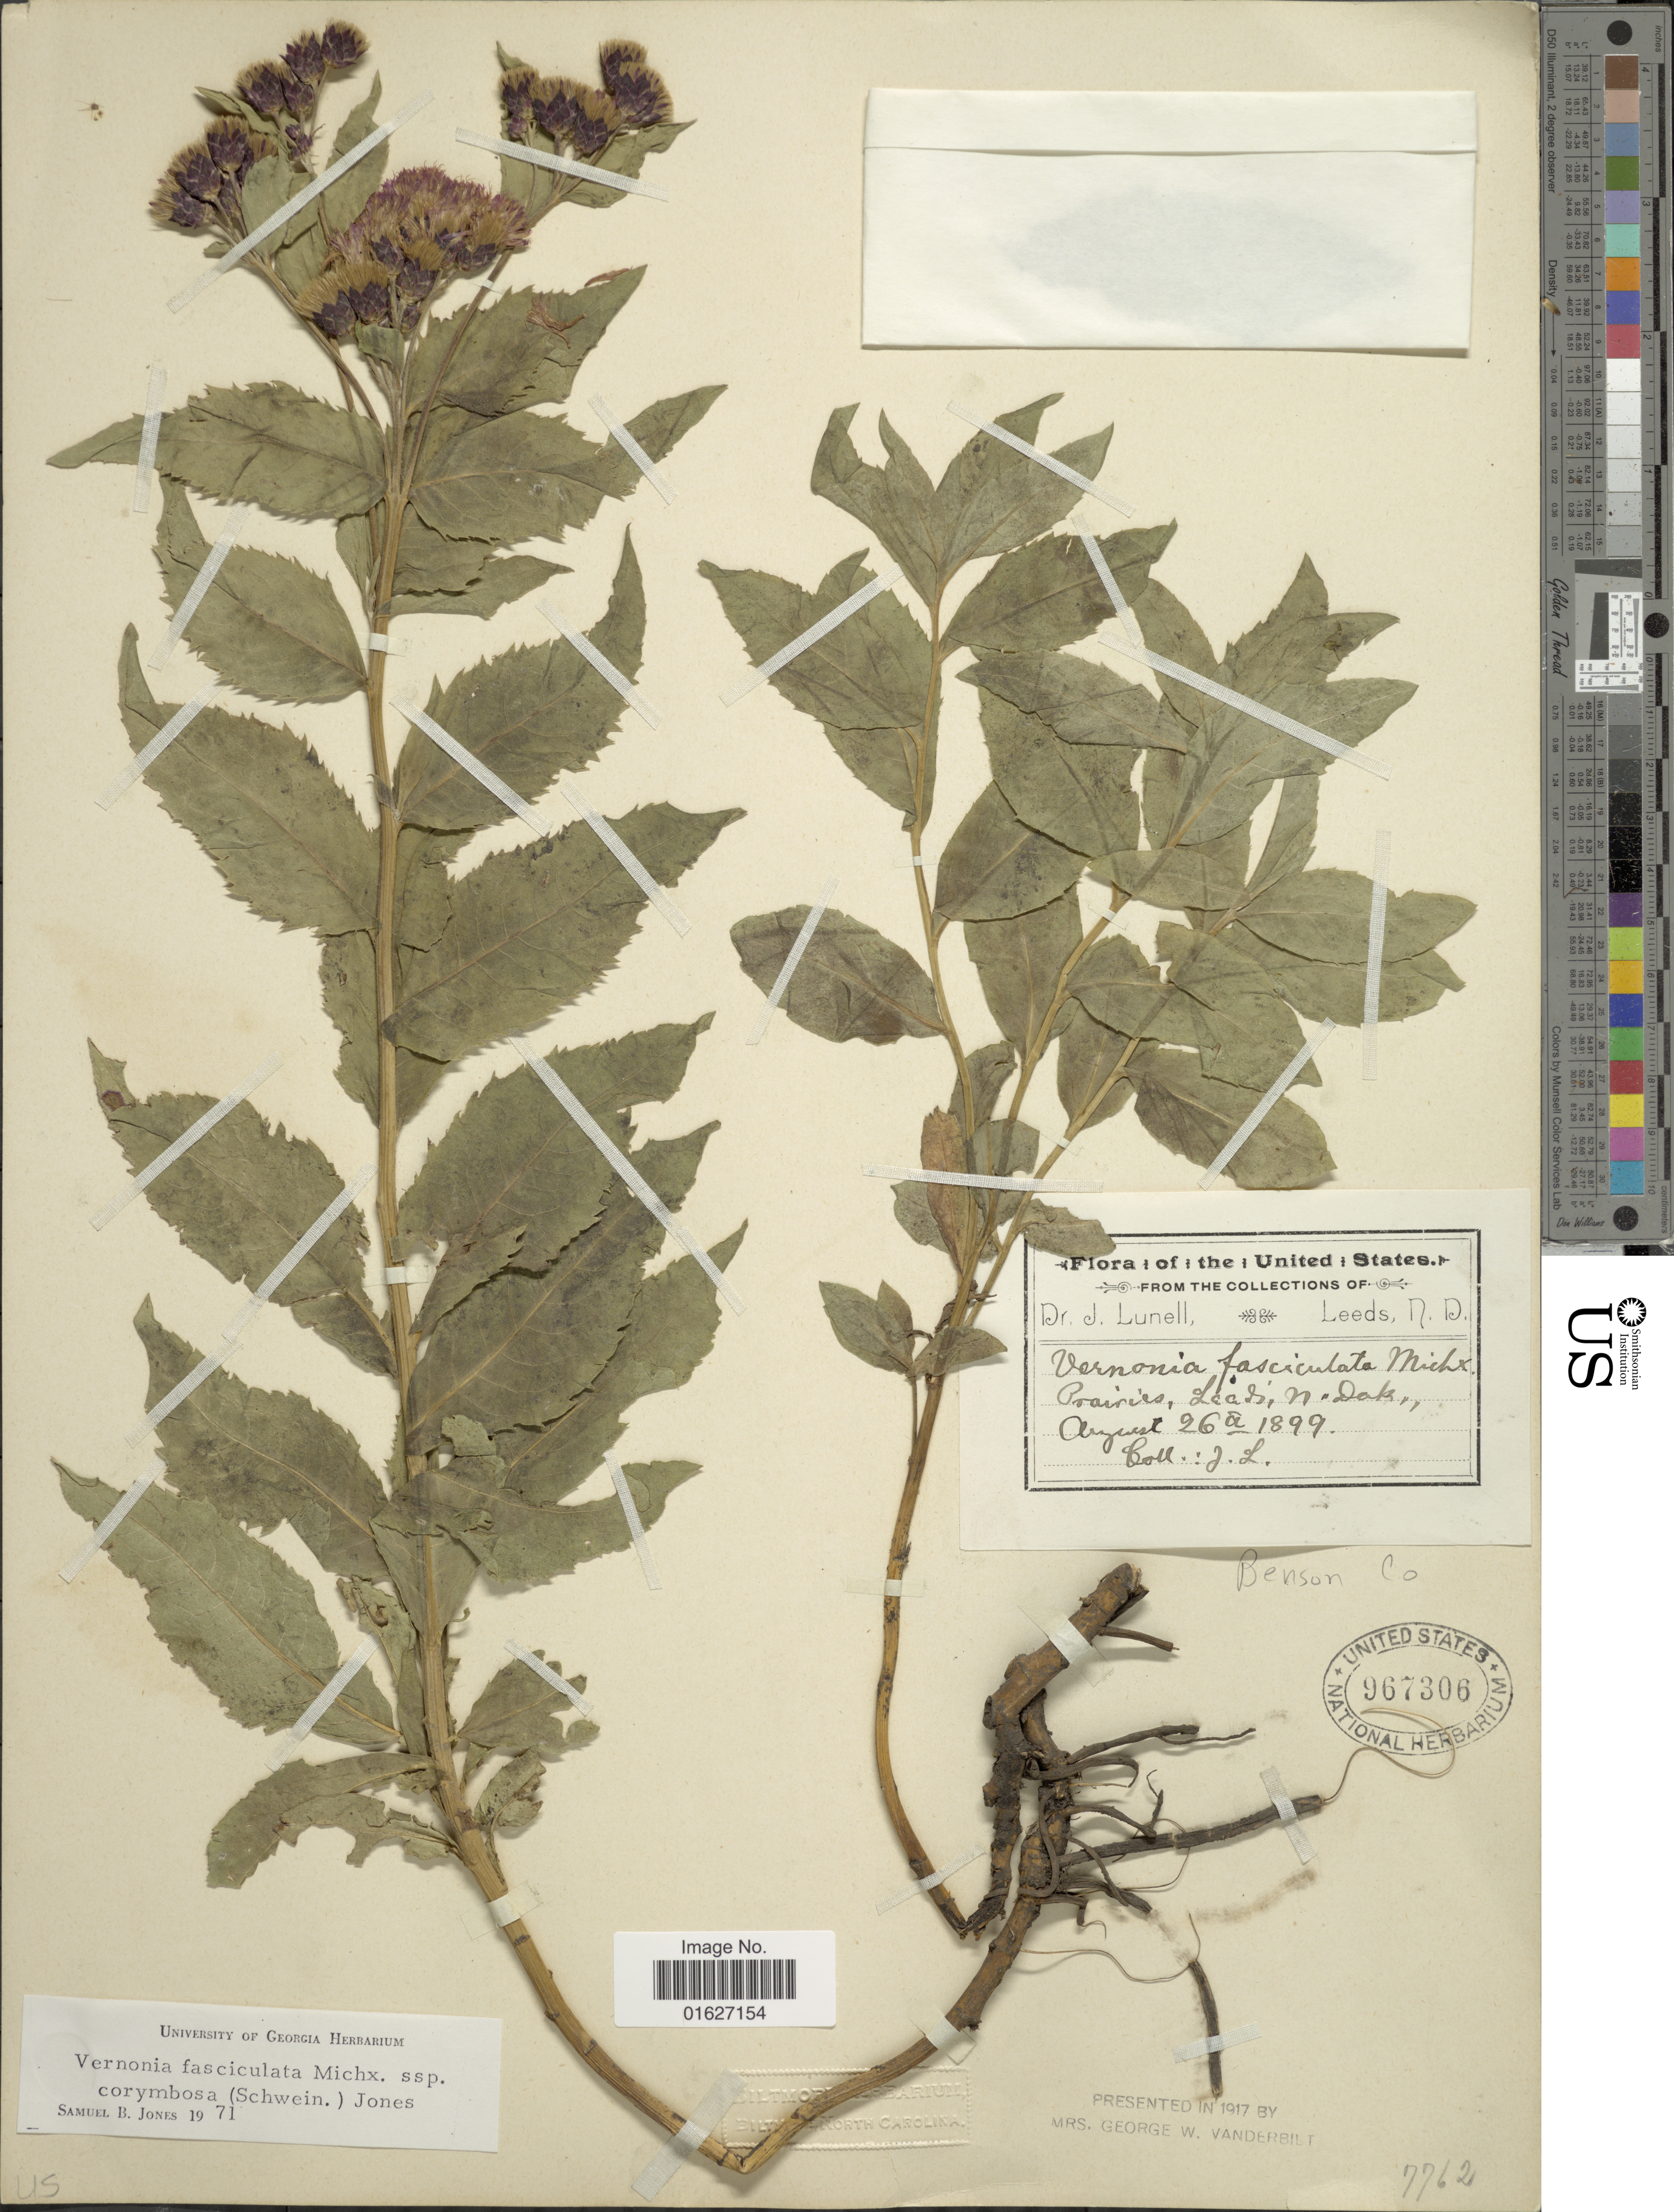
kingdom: Plantae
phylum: Tracheophyta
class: Magnoliopsida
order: Asterales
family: Asteraceae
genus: Vernonia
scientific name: Vernonia fasciculata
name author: Michx.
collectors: J. Lunell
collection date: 1899-08-26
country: United States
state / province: North Dakota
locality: Prairies, Leeds, Benson Co.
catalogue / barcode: US 967306